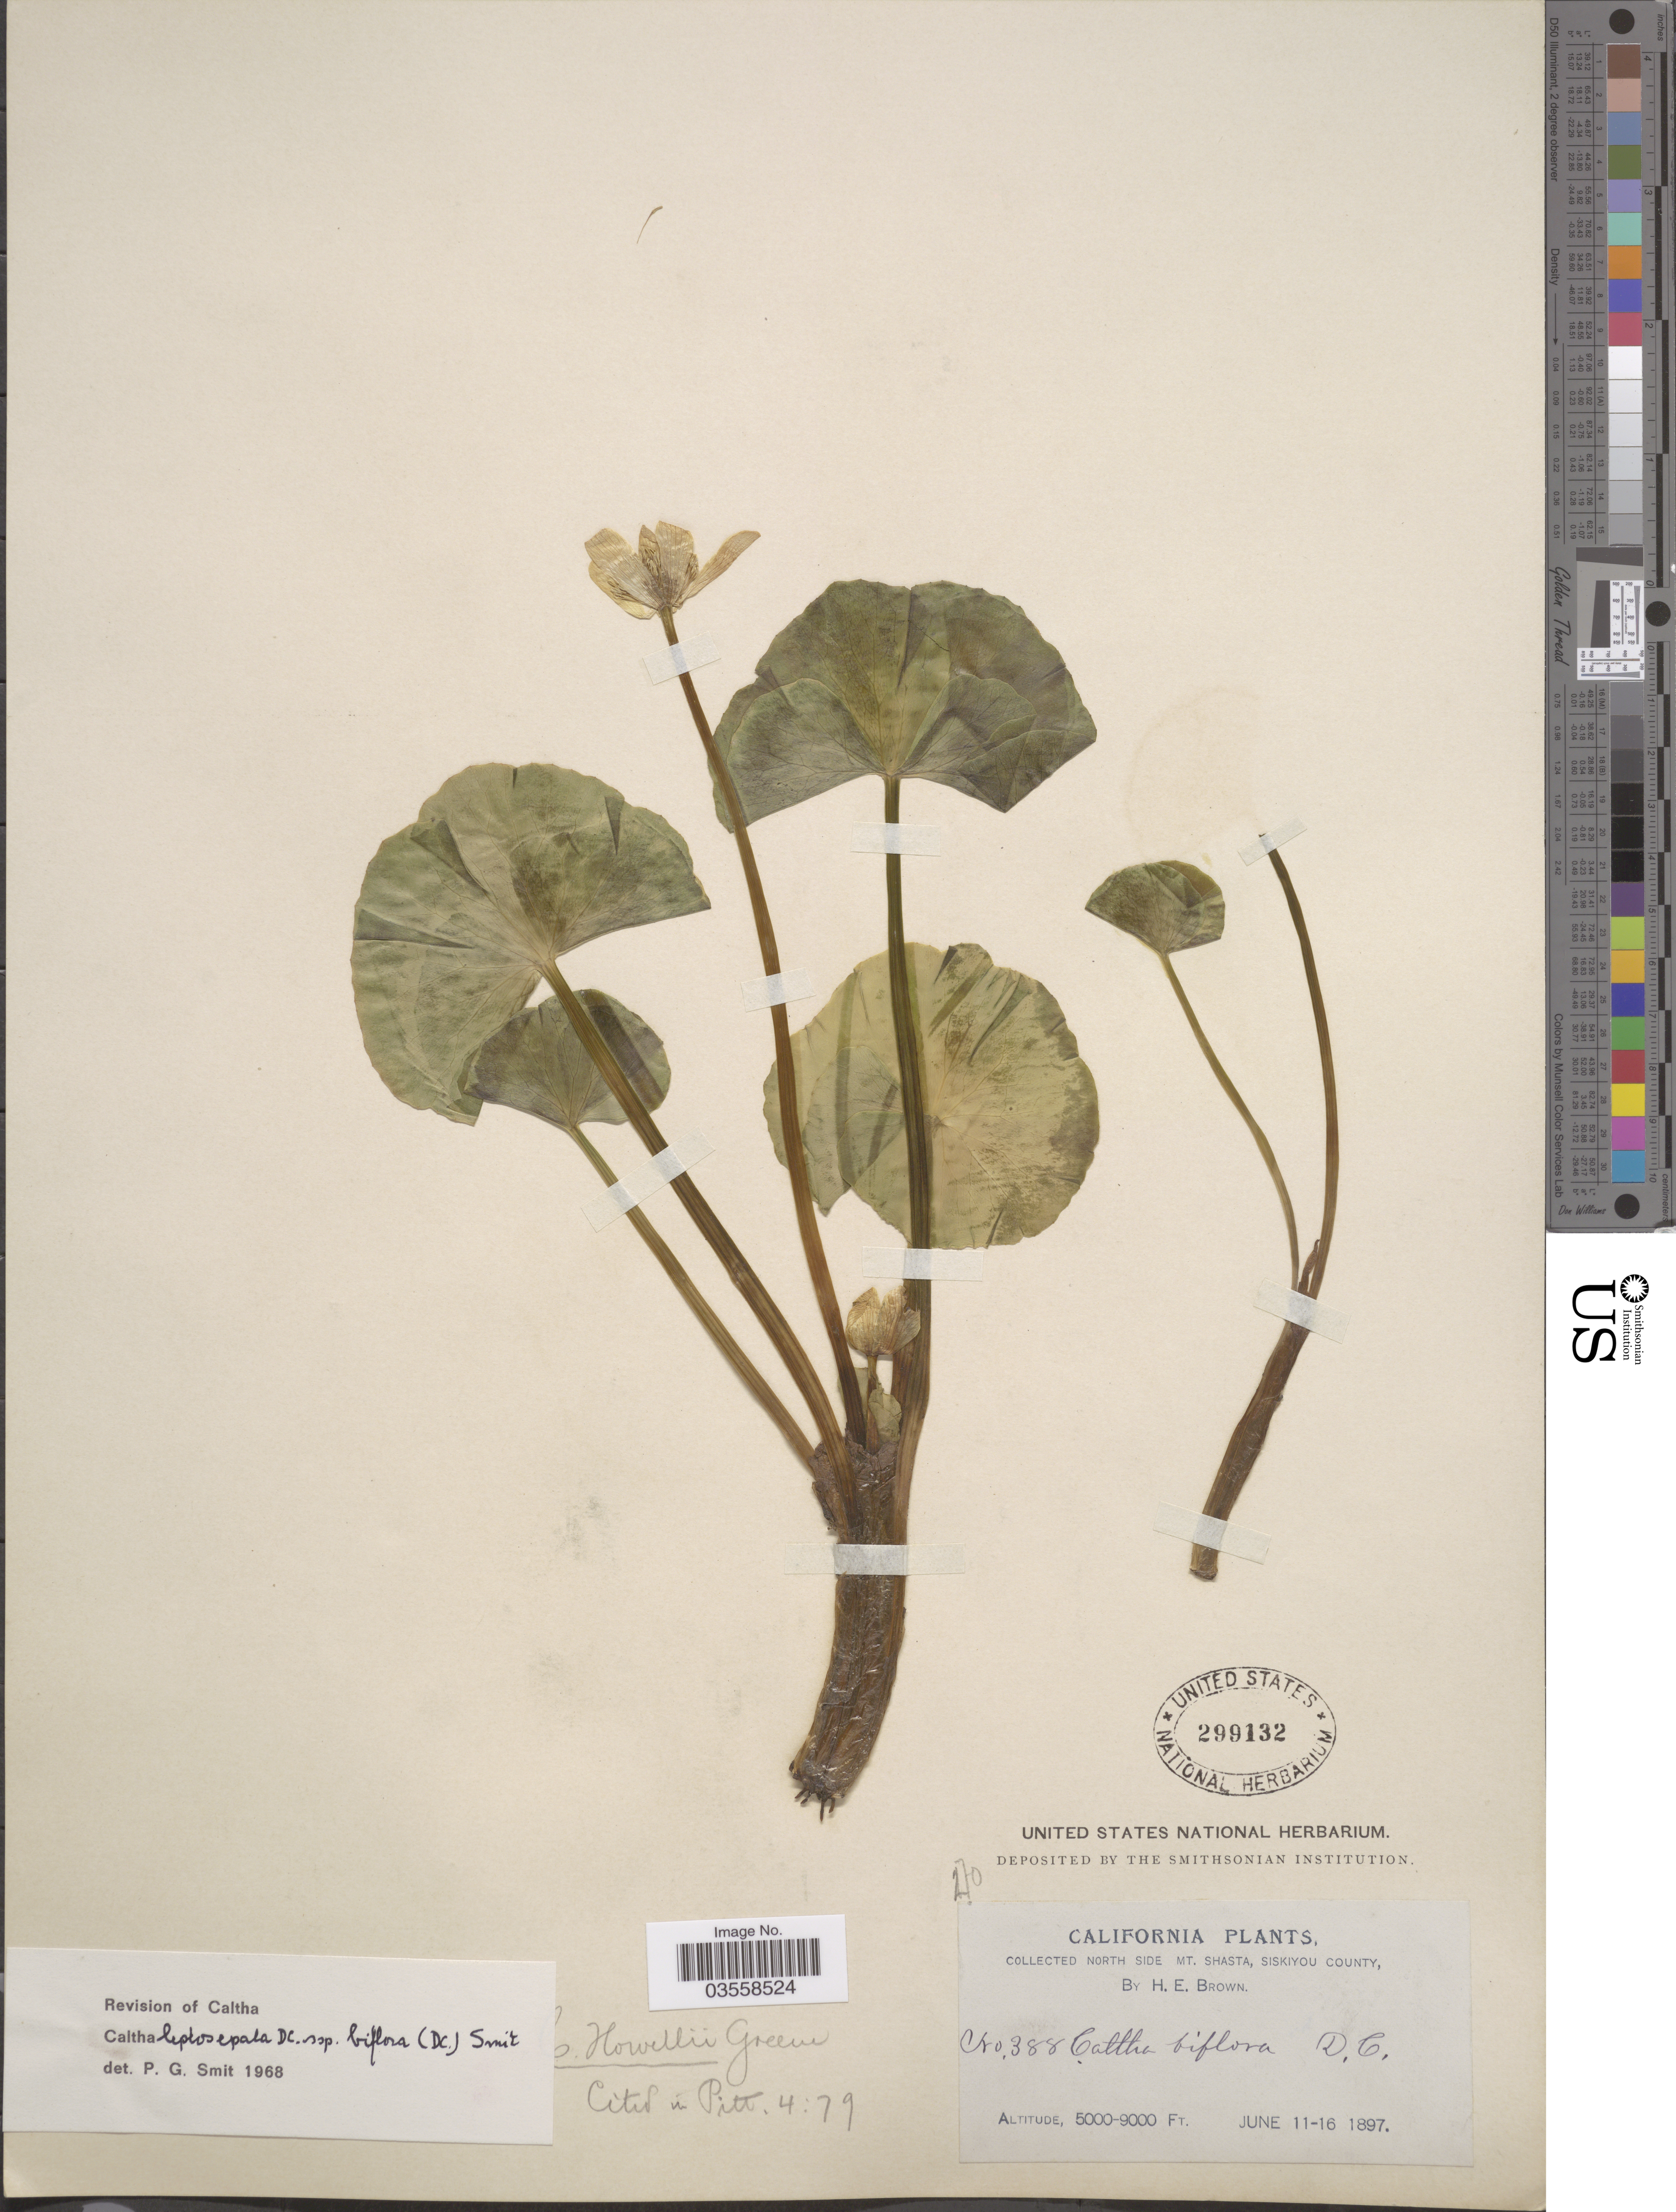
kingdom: Plantae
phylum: Tracheophyta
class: Magnoliopsida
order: Ranunculales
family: Ranunculaceae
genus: Caltha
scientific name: Caltha leptosepala subsp. biflora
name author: DC.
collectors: H. E. Brown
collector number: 388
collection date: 1897-06-11/1897-06-16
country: United States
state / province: California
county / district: Siskiyou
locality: North side of Mt. Shasta, Siskiyou County.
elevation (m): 1524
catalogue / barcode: US 299132